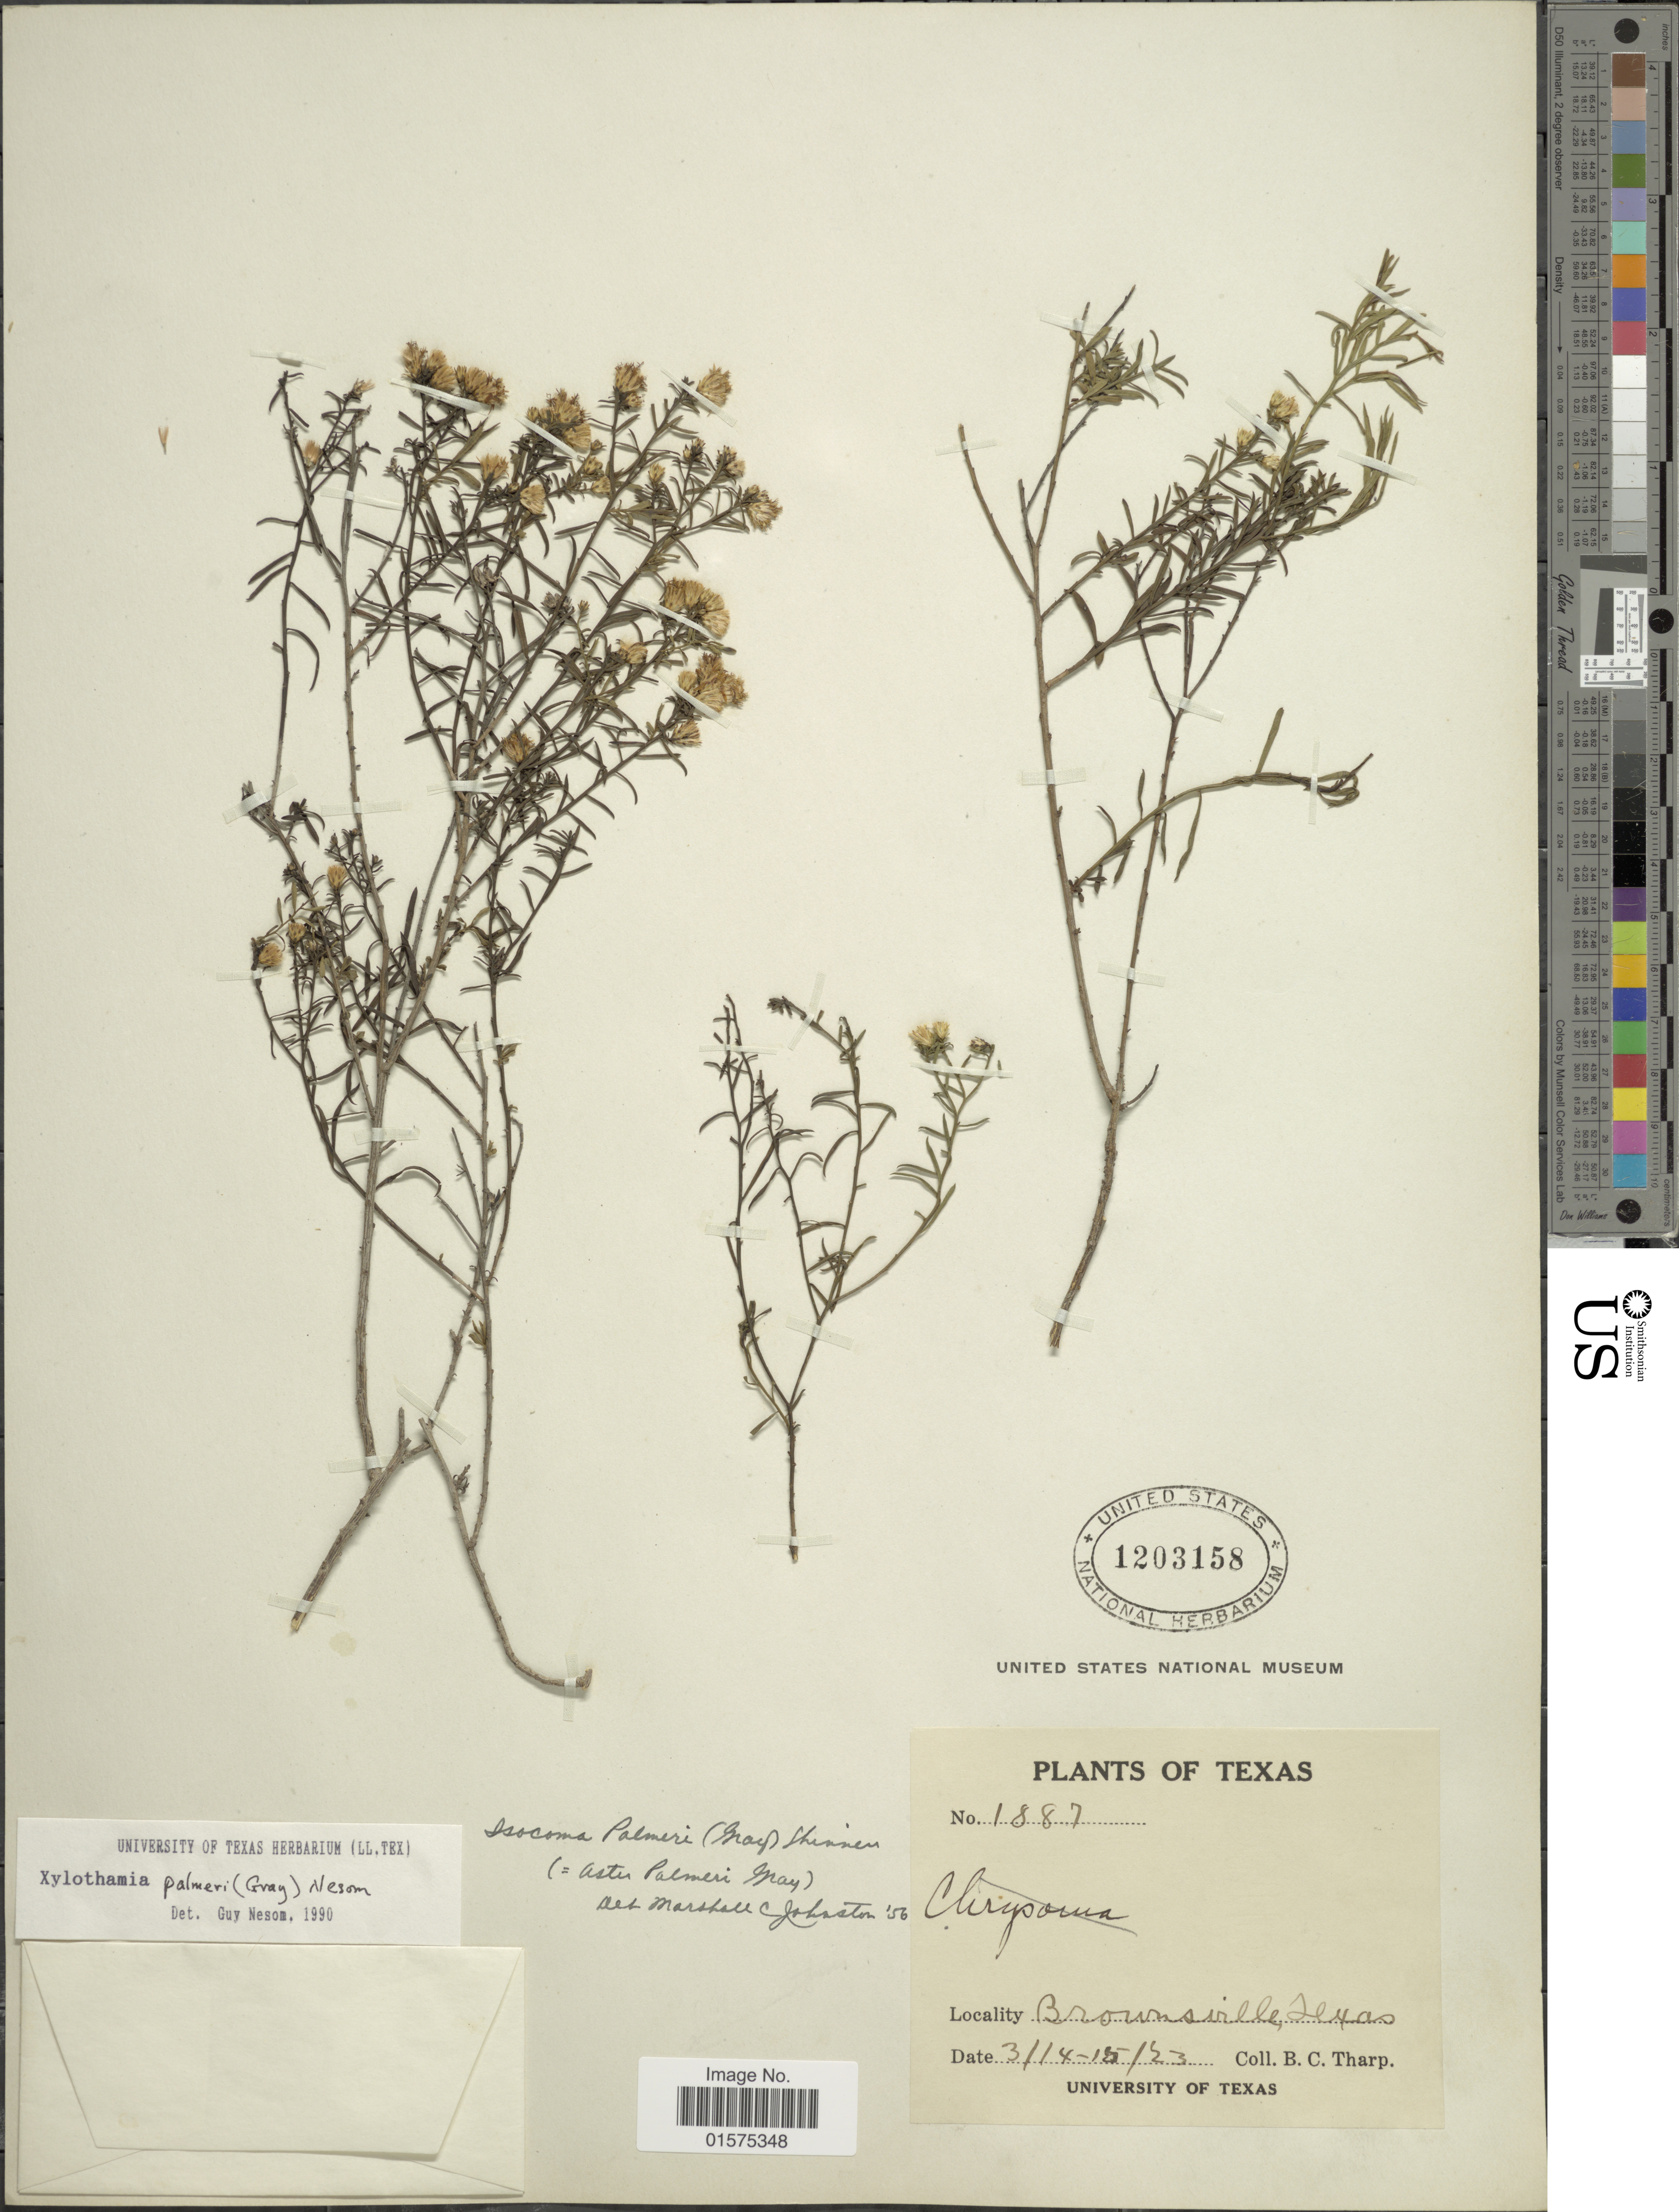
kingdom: Plantae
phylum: Tracheophyta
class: Magnoliopsida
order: Asterales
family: Asteraceae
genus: Neonesomia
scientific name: Neonesomia palmeri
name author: (A. Gray) & R.P.Roberts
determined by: Urbatsch, Lowell E., Curator (LSU), Louisiana State University (UNITED STATES)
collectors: B. C. Tharp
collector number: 1887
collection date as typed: Transcribed d/m/y: 14/3/23 to 15/3/23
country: United States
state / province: Texas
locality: Brownsville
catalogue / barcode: US 1203158